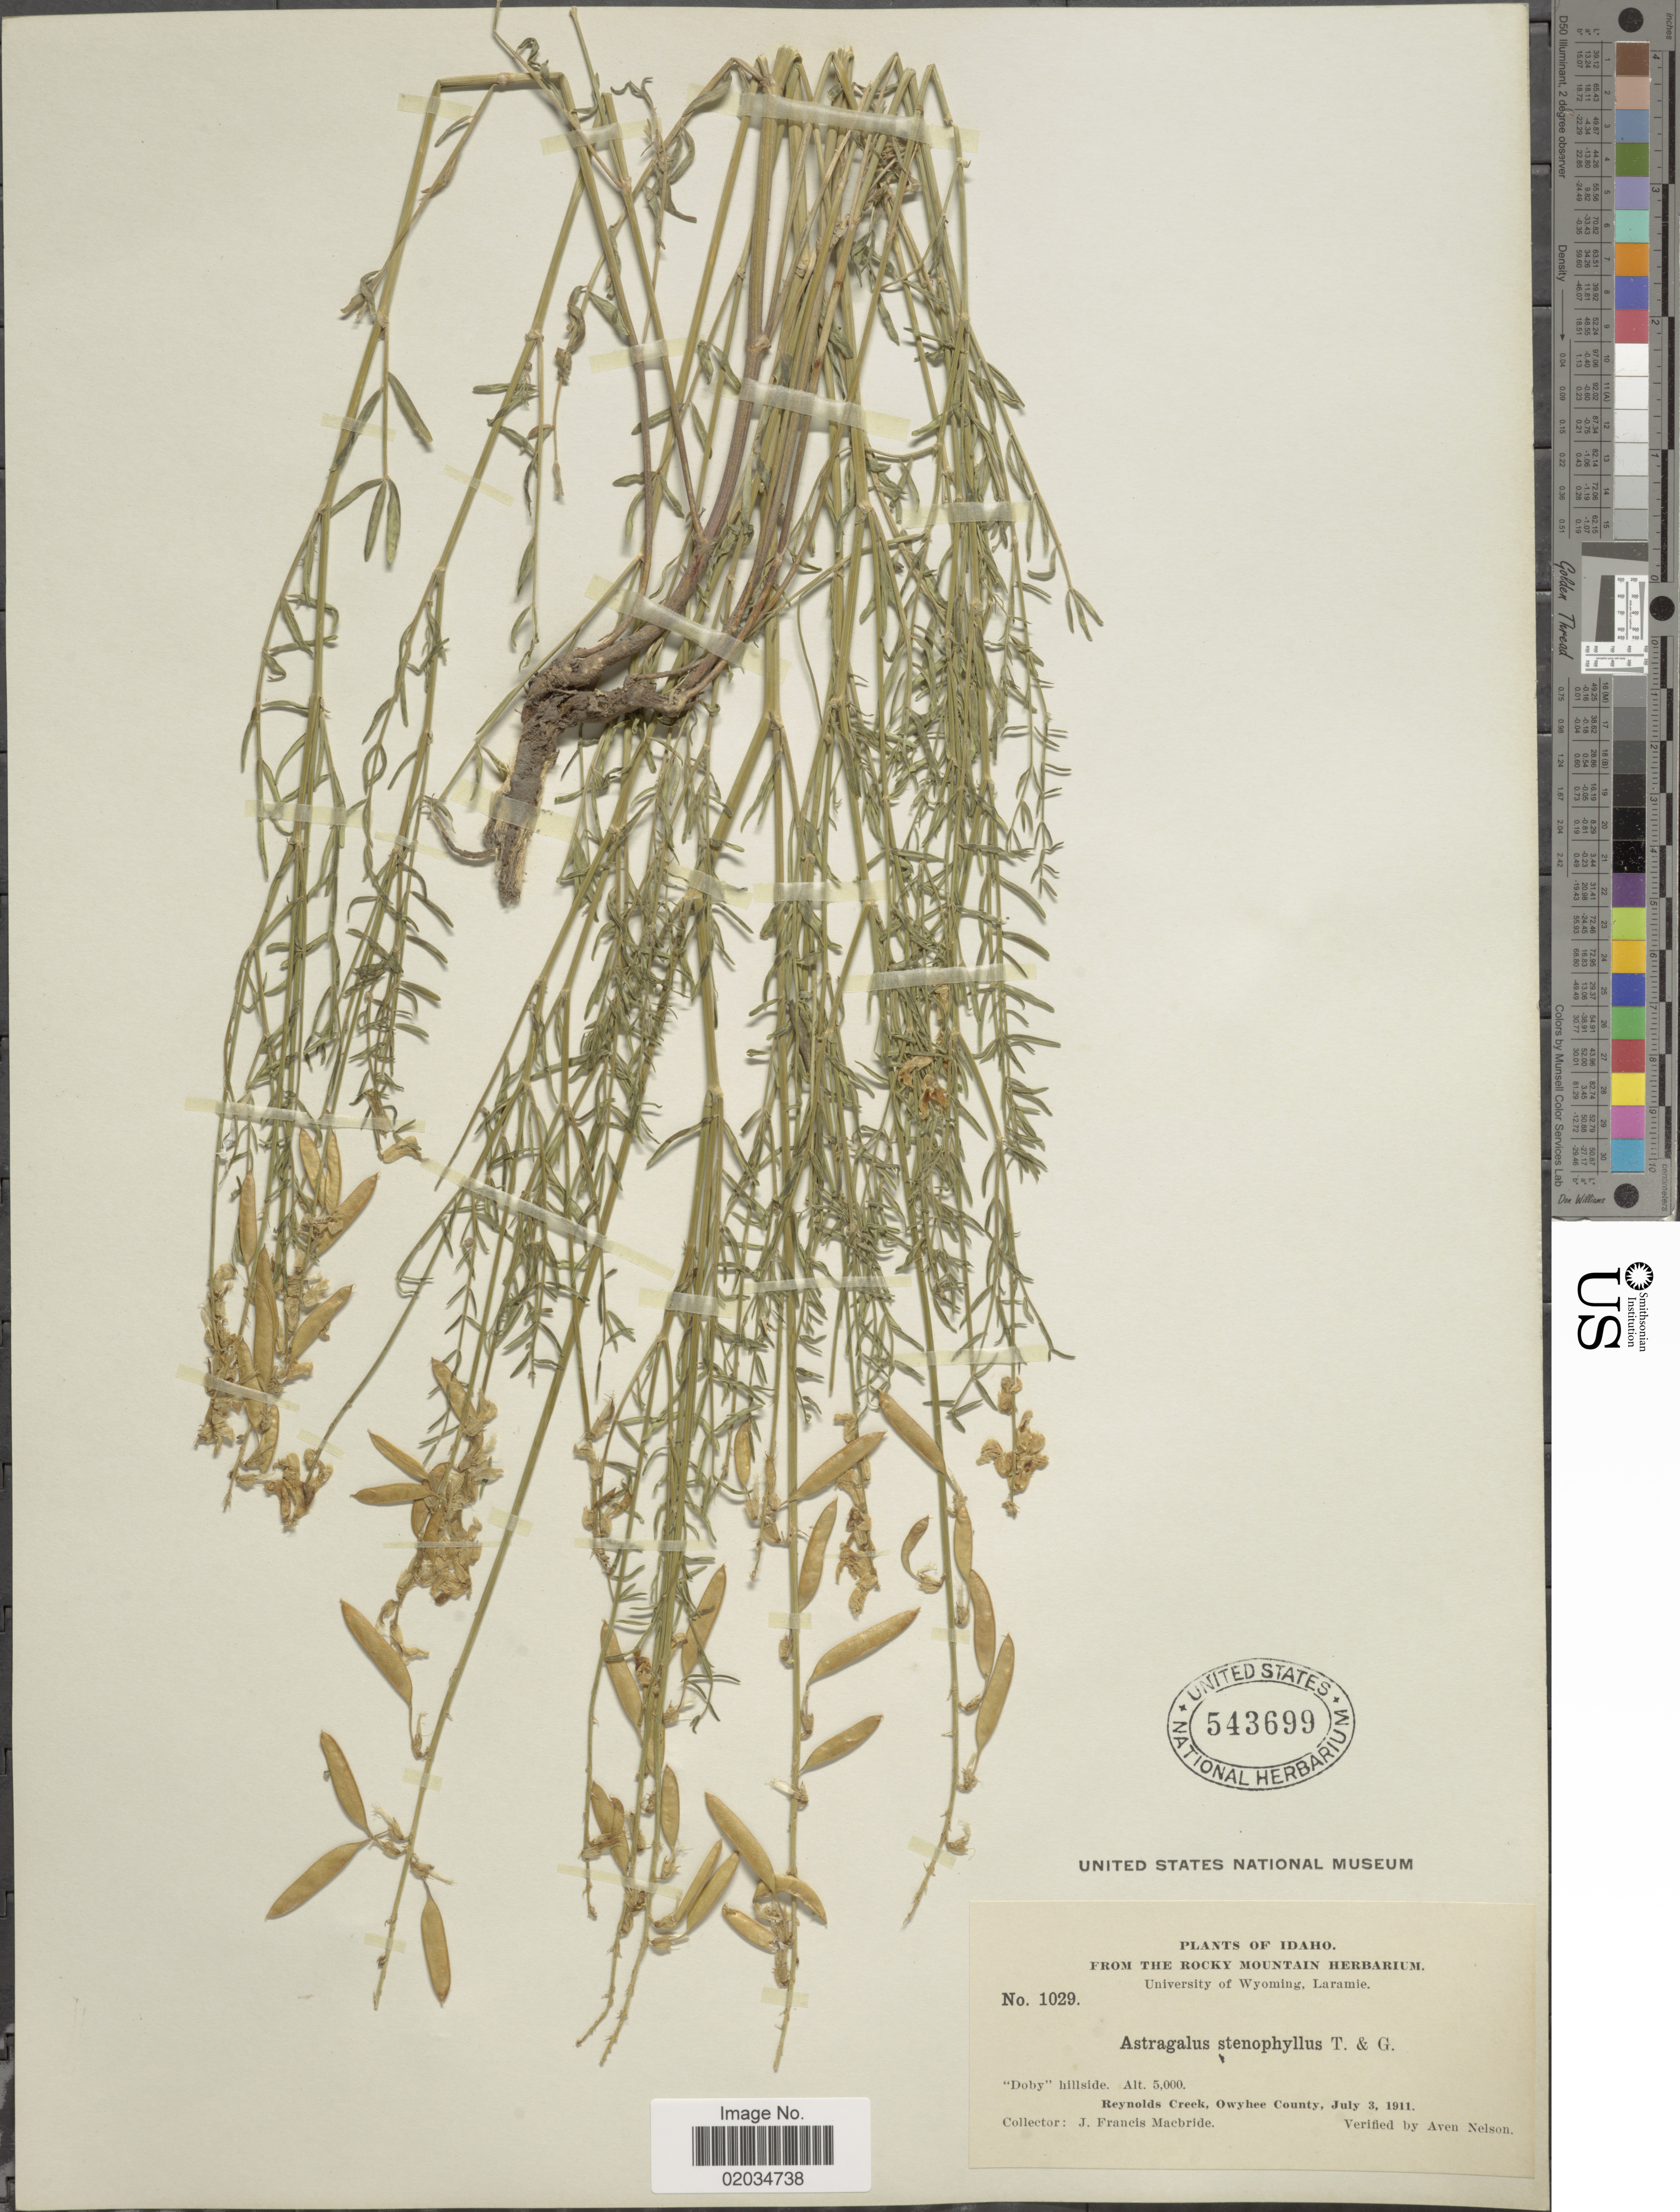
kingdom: Plantae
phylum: Tracheophyta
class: Magnoliopsida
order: Fabales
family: Fabaceae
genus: Astragalus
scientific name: Astragalus stenophyllus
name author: Torr. & A. Gray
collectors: J. F. Macbride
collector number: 1029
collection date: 1911-07-03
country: United States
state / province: Idaho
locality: Reynolds Creek, Owyhee County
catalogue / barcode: US 543699